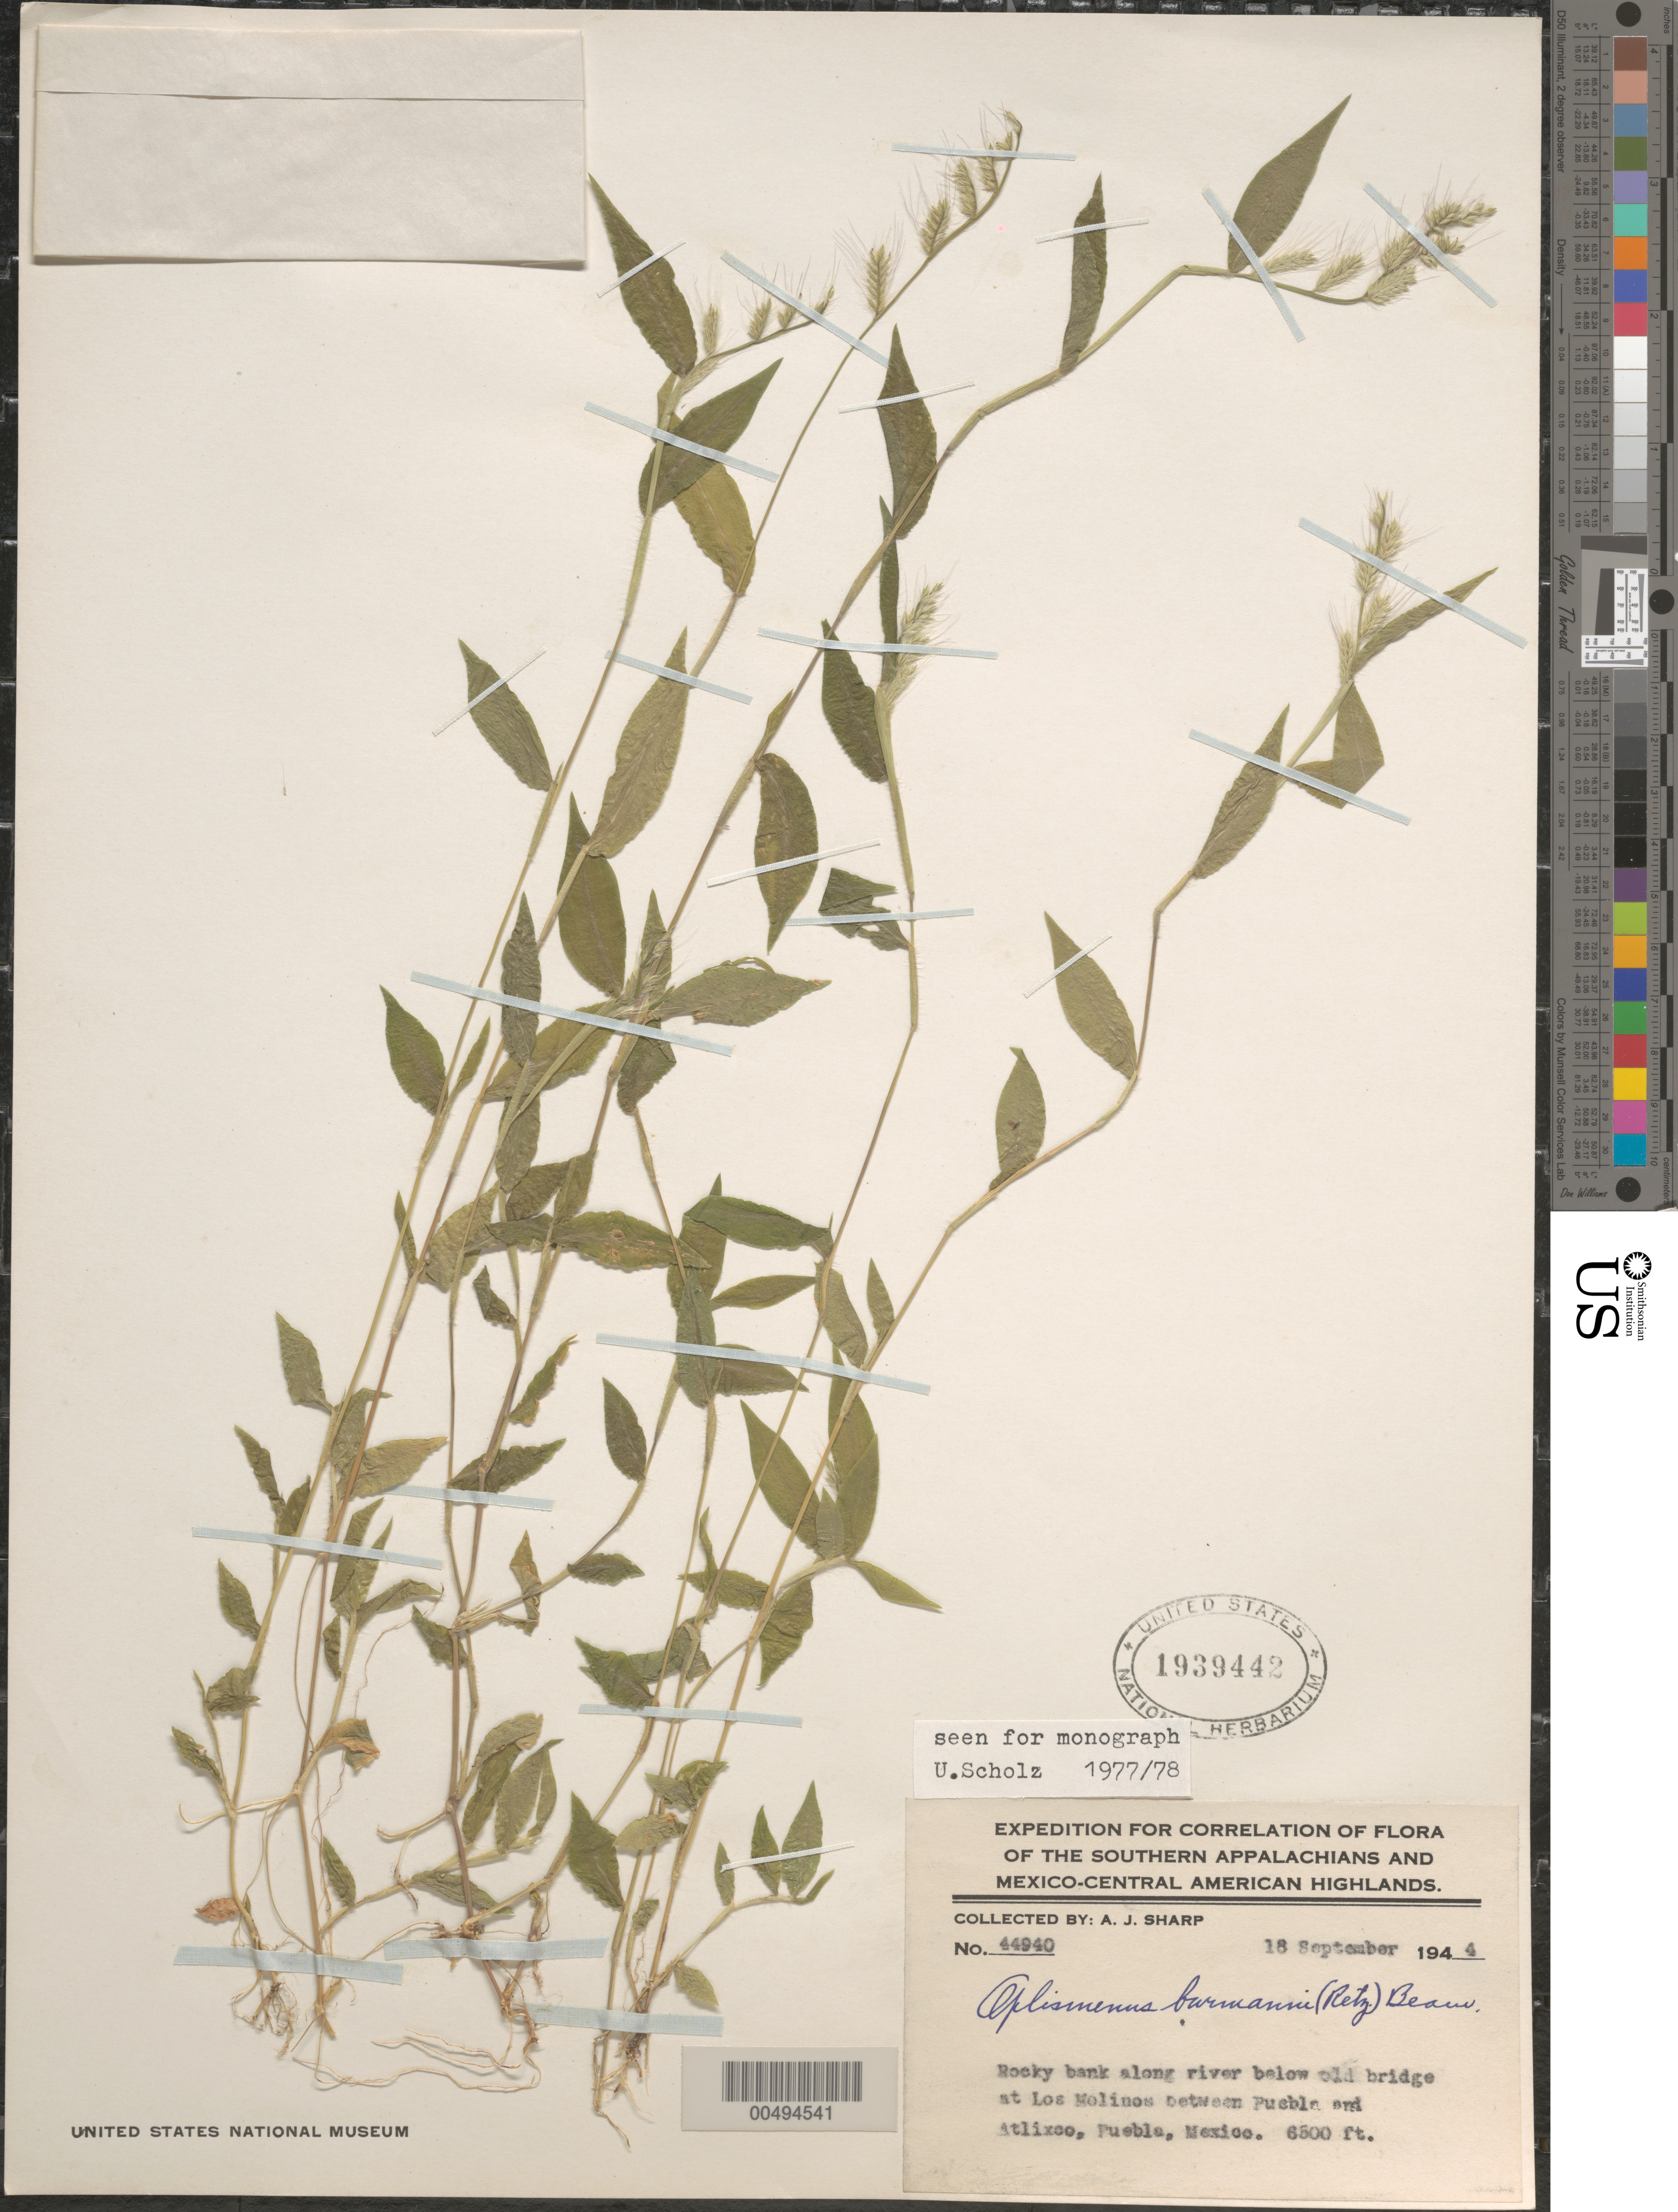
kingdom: Plantae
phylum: Tracheophyta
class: Liliopsida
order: Poales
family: Poaceae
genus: Oplismenus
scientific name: Oplismenus burmannii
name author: (Retz.) P. Beauv.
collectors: A. J. Sharp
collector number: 44940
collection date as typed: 16 Sep 1944 or 18 Sep 1944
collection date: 1944-09-16 or 1944-09-18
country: Mexico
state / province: Puebla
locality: Along river below old bridge at Los Molinos between Puebla & Atlixco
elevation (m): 1981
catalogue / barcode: US 1939442